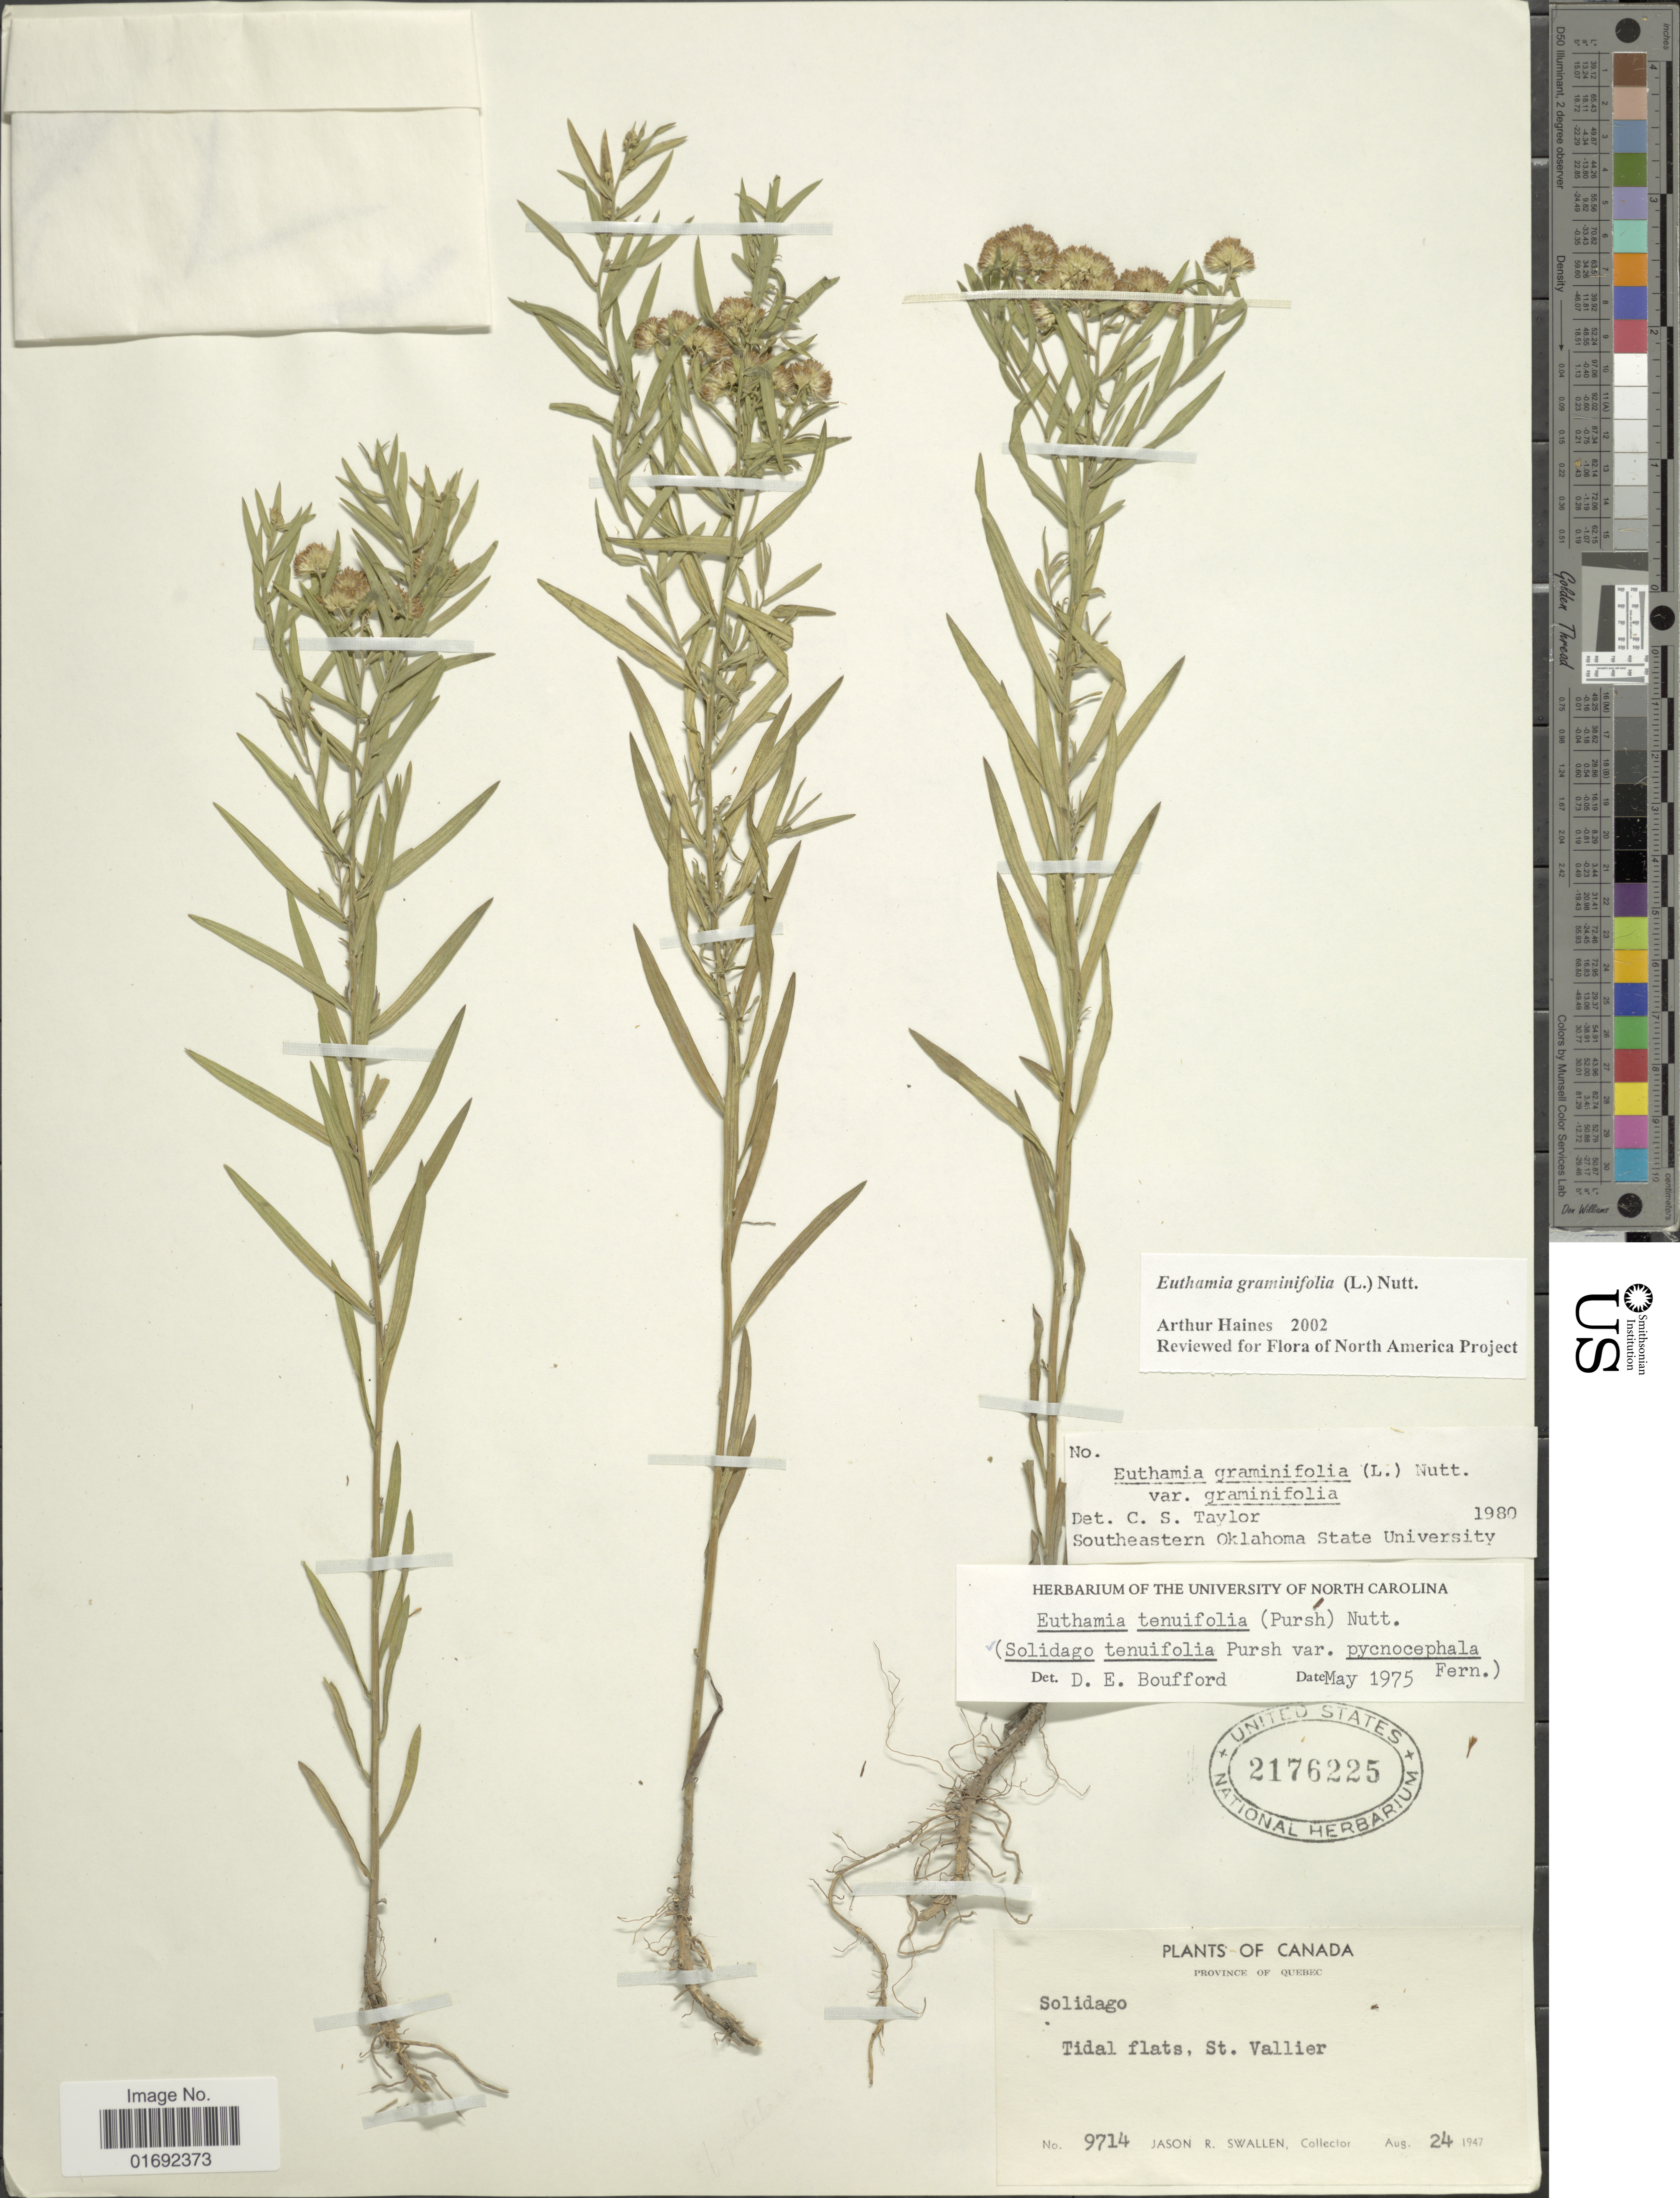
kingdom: Plantae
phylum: Tracheophyta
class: Magnoliopsida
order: Asterales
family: Asteraceae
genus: Euthamia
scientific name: Euthamia graminifolia var. major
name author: (Michx.) Moldenke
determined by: Urbatsch, Lowell E., Curator (LSU), Louisiana State University (UNITED STATES)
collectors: J. R. Swallen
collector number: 9714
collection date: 1947-08-24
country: Canada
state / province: Quebec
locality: Tidal flats, St. Vallier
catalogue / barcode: US 2176225